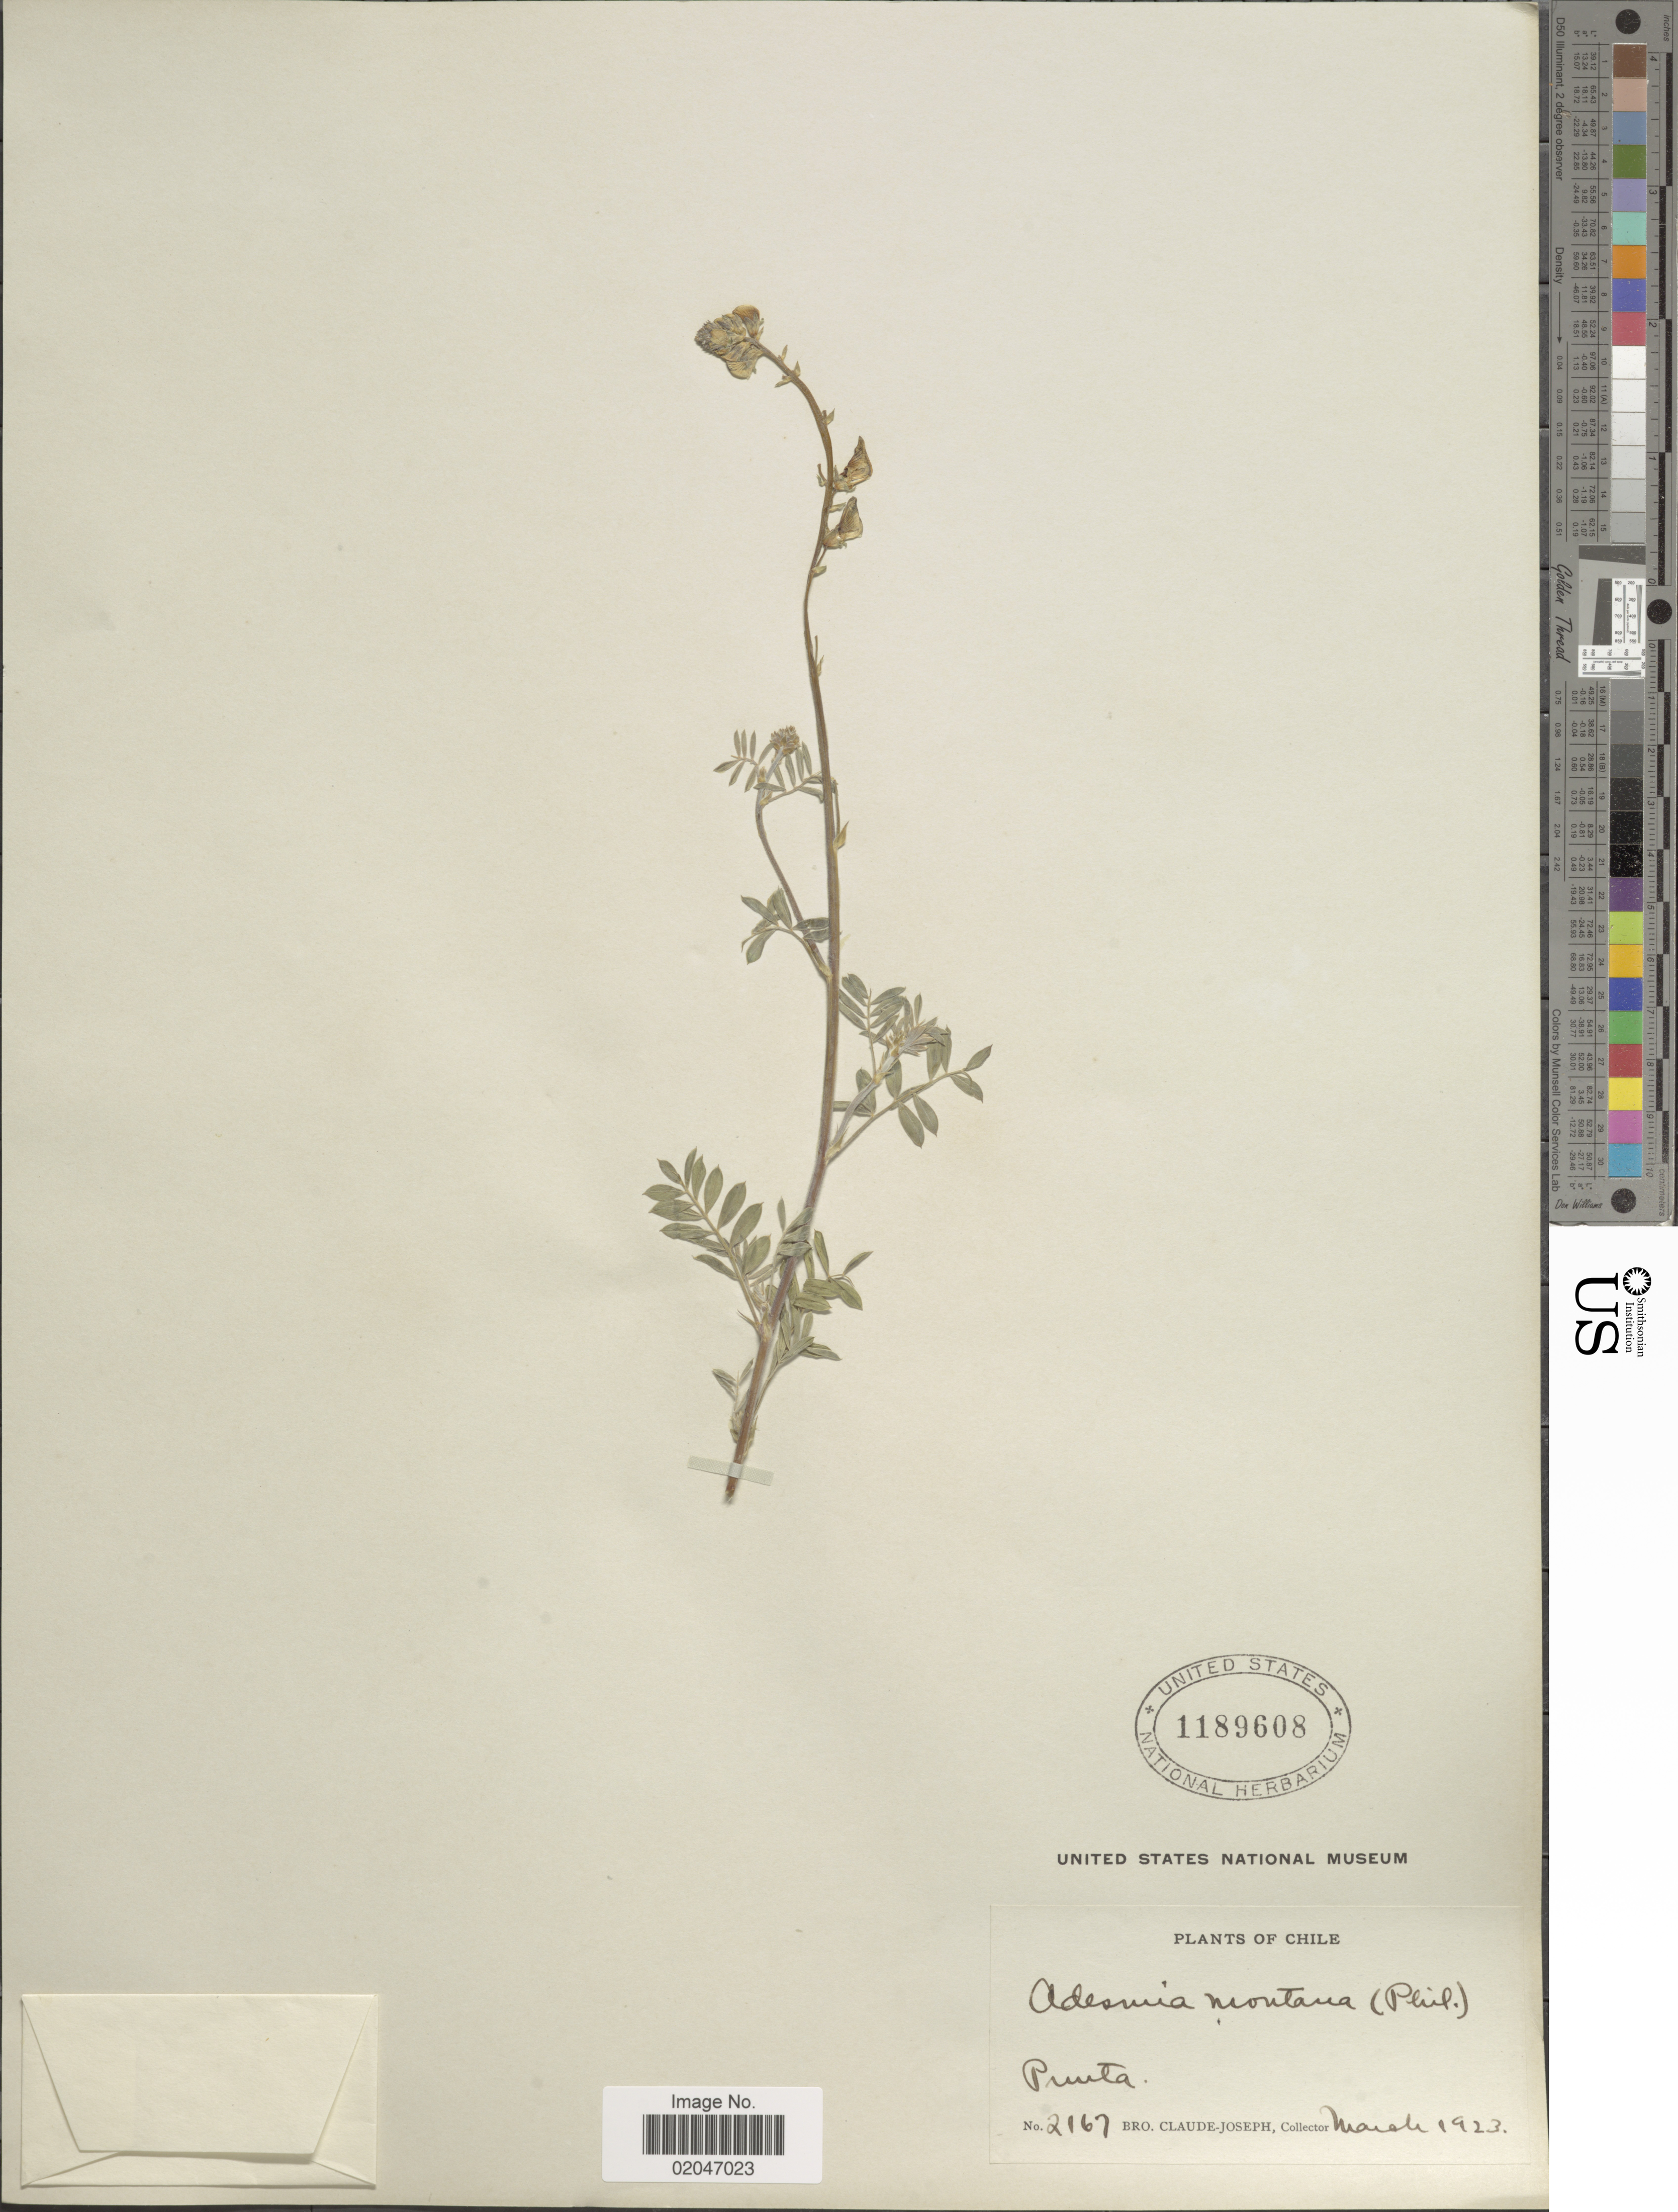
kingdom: Plantae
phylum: Tracheophyta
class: Magnoliopsida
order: Fabales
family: Fabaceae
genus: Adesmia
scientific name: Adesmia montana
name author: Phil.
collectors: Bro. Claude-Joseph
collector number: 2167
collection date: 1923-03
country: Chile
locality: Punta.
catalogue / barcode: US 1189608